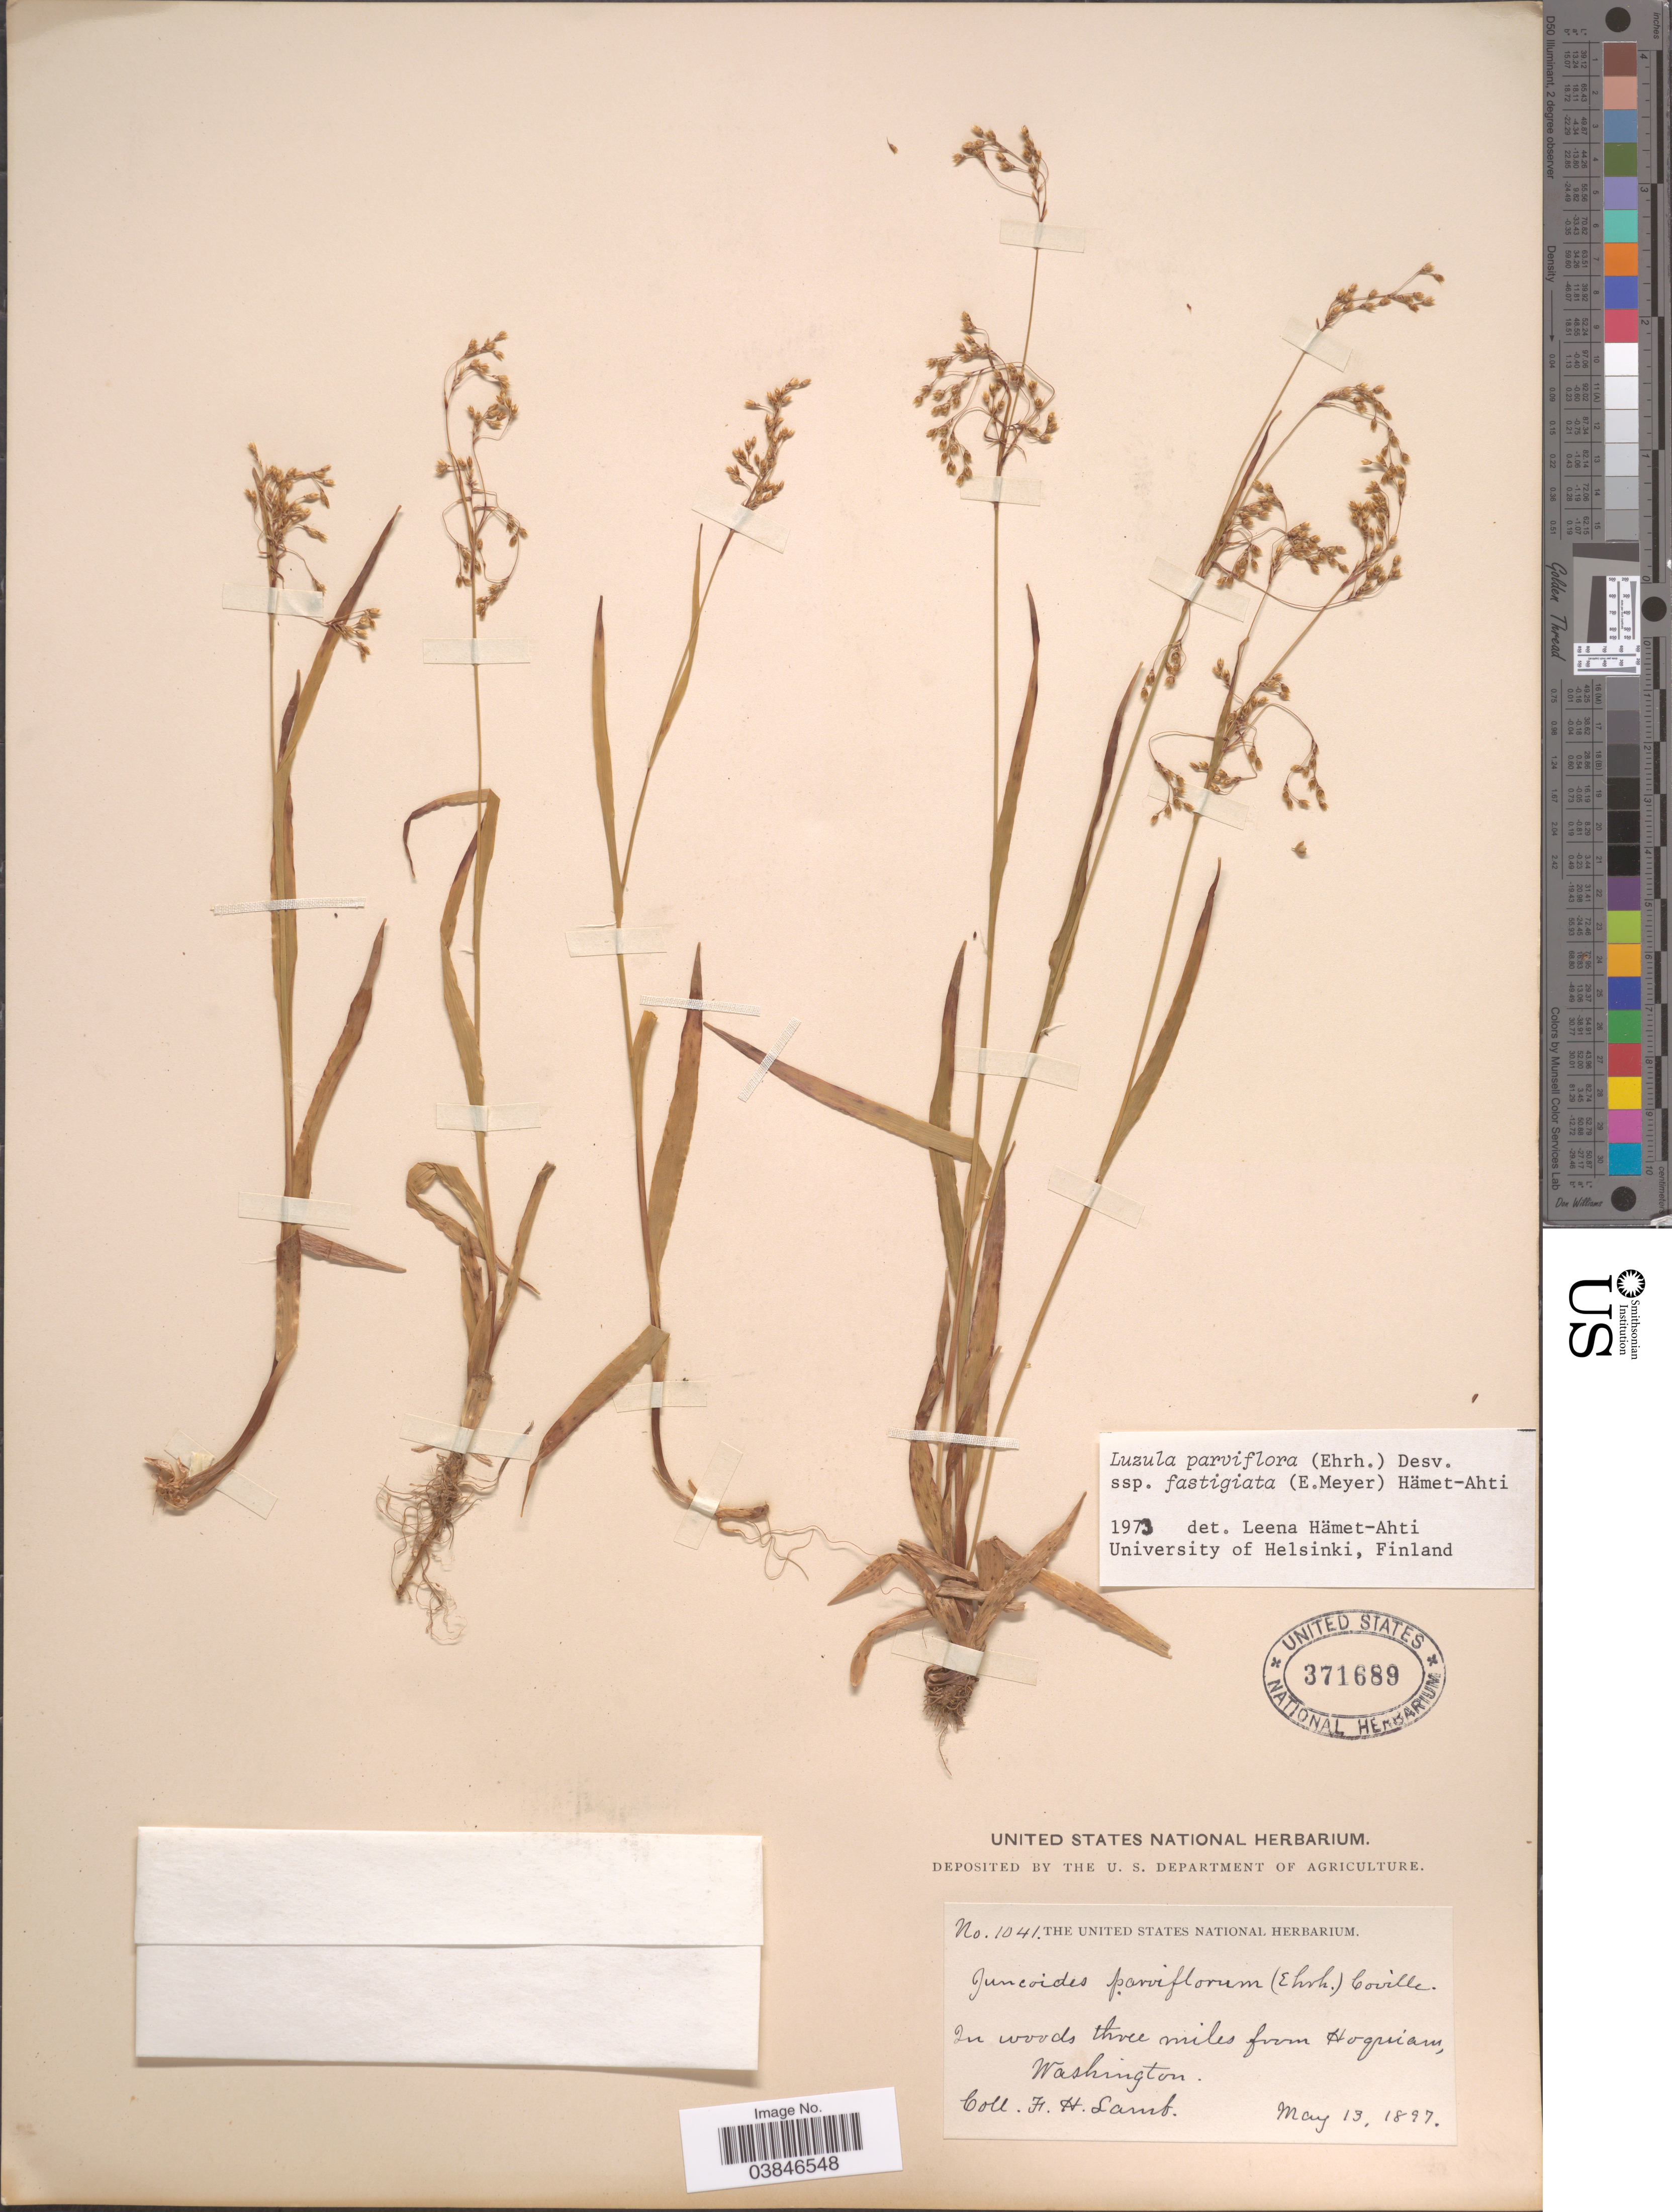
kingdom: Plantae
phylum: Tracheophyta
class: Liliopsida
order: Poales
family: Juncaceae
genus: Luzula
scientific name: Luzula parviflora subsp. fastigiata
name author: Buchenau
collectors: F. H. Lamb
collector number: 1041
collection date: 1897-05-13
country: United States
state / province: Washington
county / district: Grays Harbor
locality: In woods three miles from Hoquiam.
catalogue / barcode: US 371689